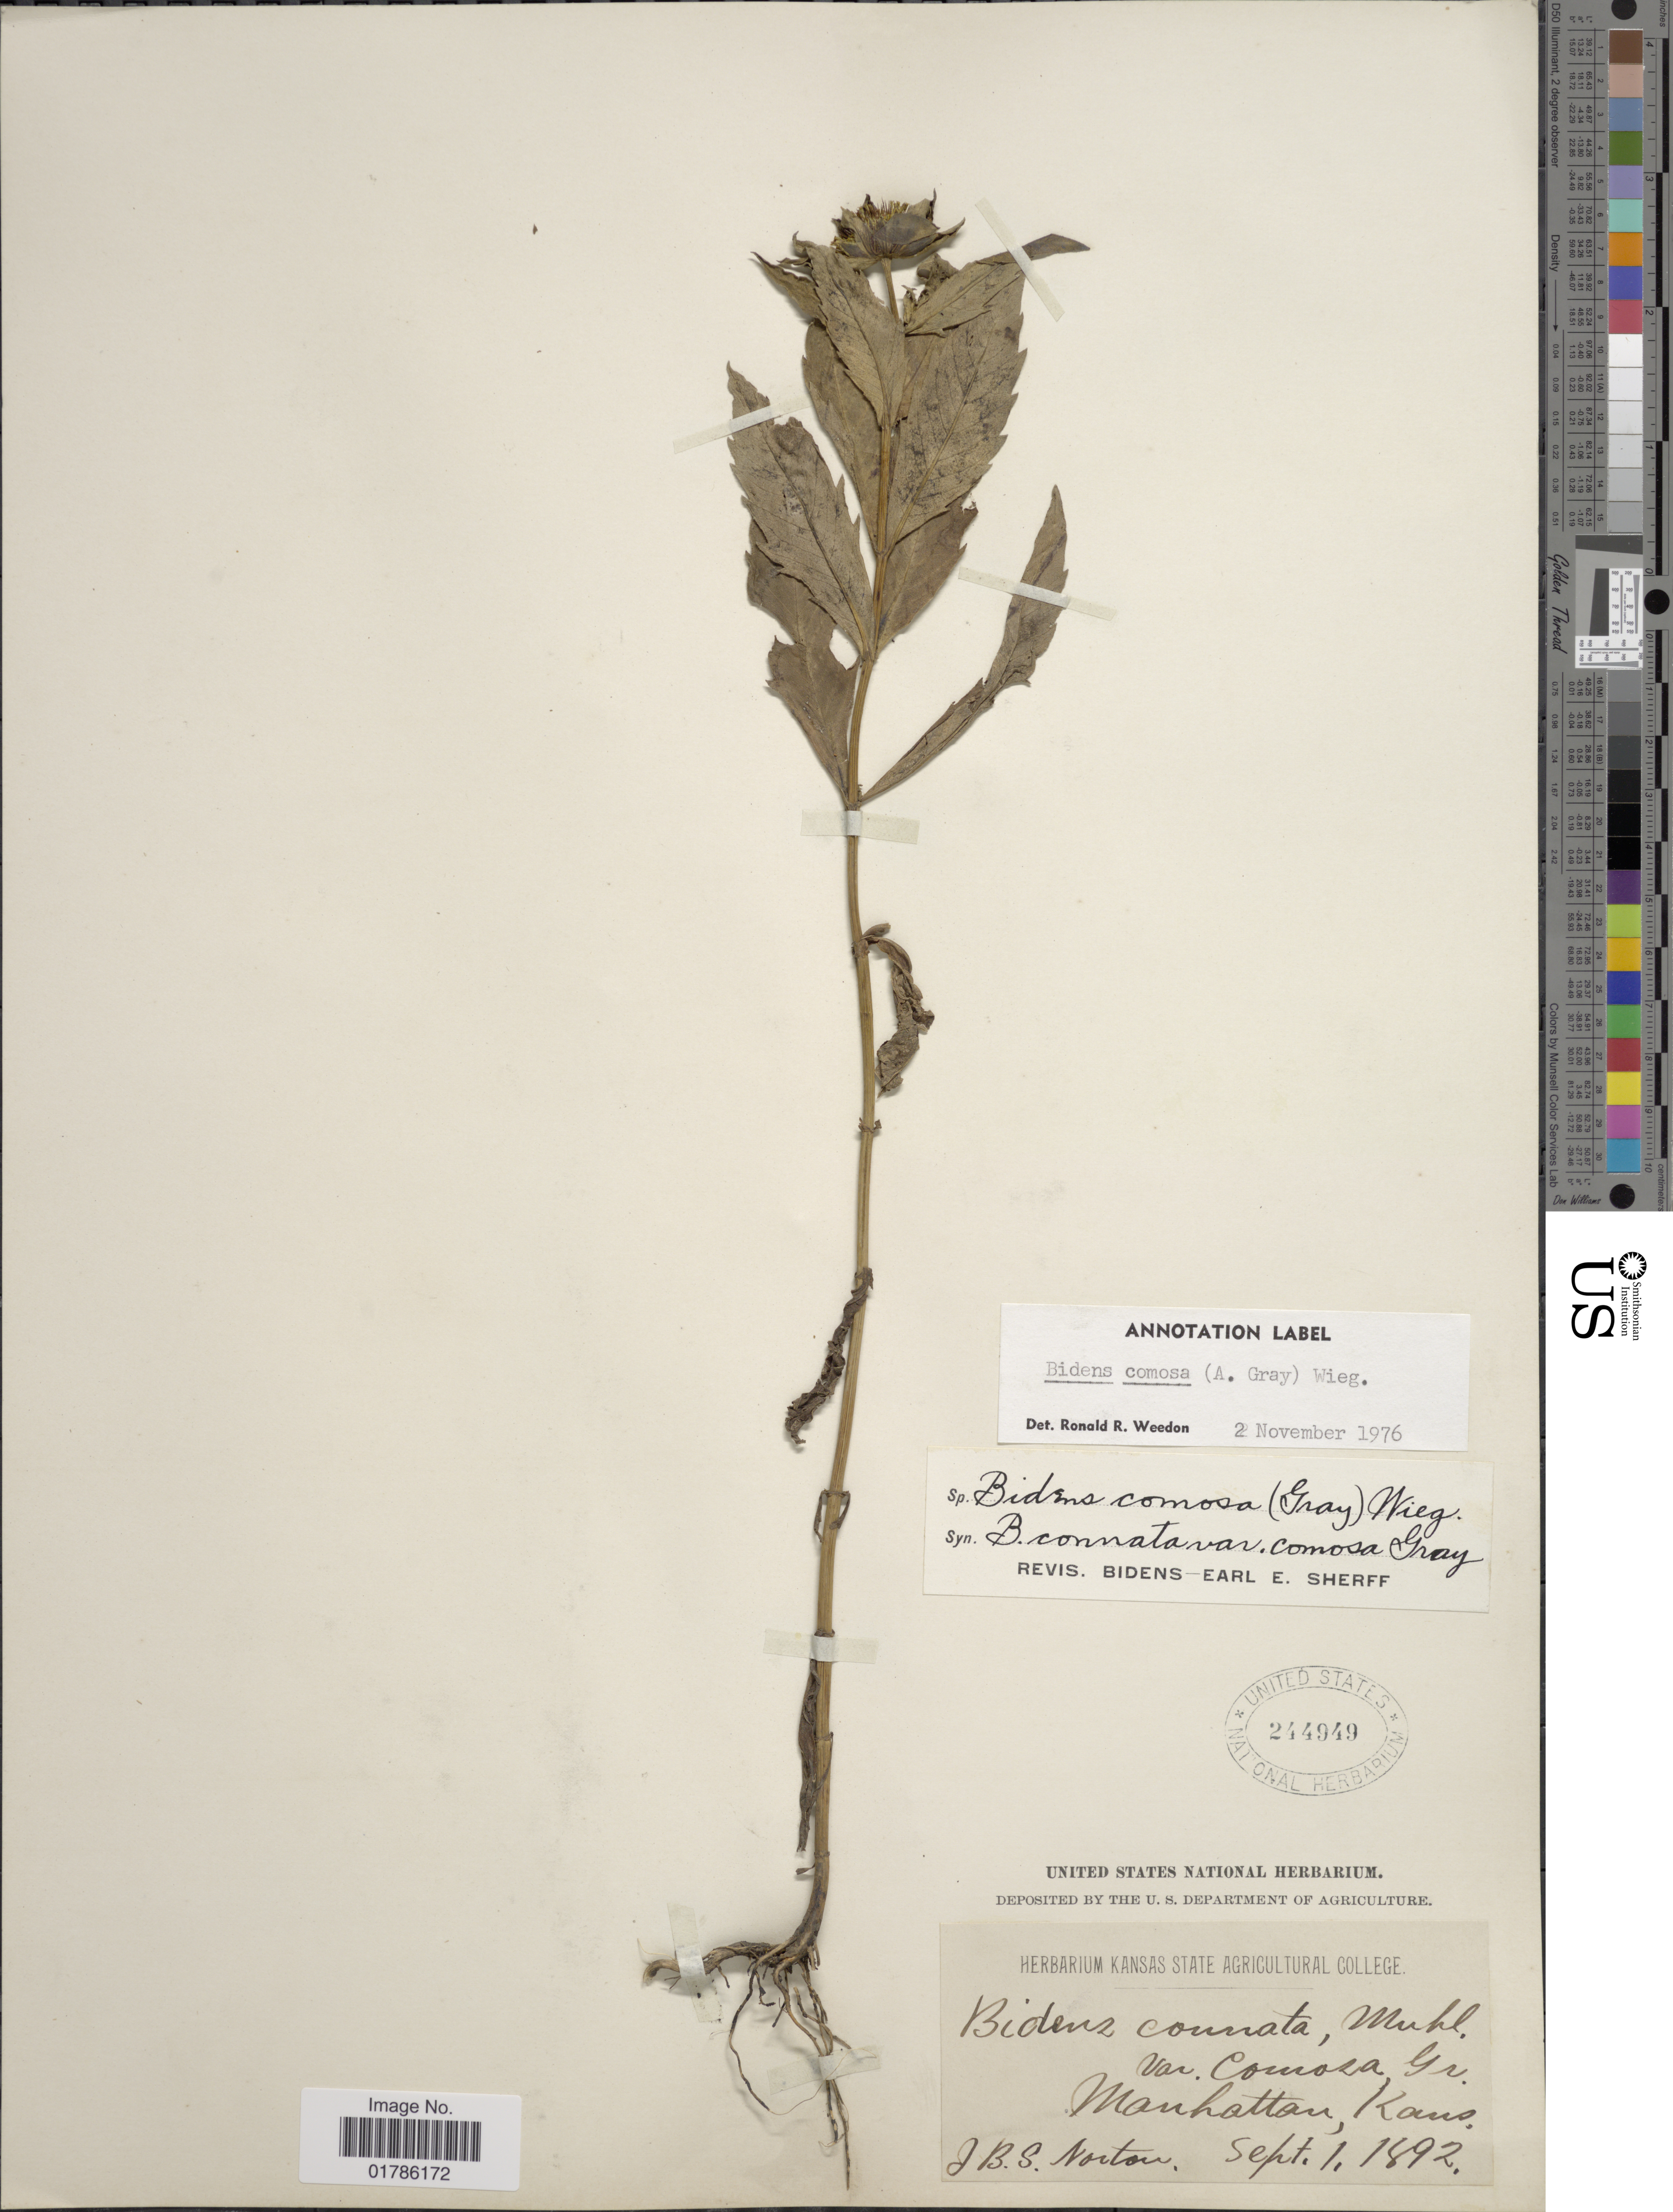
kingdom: Plantae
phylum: Tracheophyta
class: Magnoliopsida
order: Asterales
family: Asteraceae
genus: Bidens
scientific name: Bidens comosa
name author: (A. Gray) Wiegand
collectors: J. B. S. Norton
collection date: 1892-09-01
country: United States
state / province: Kansas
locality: Manhattan, Kans.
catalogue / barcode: US 244949